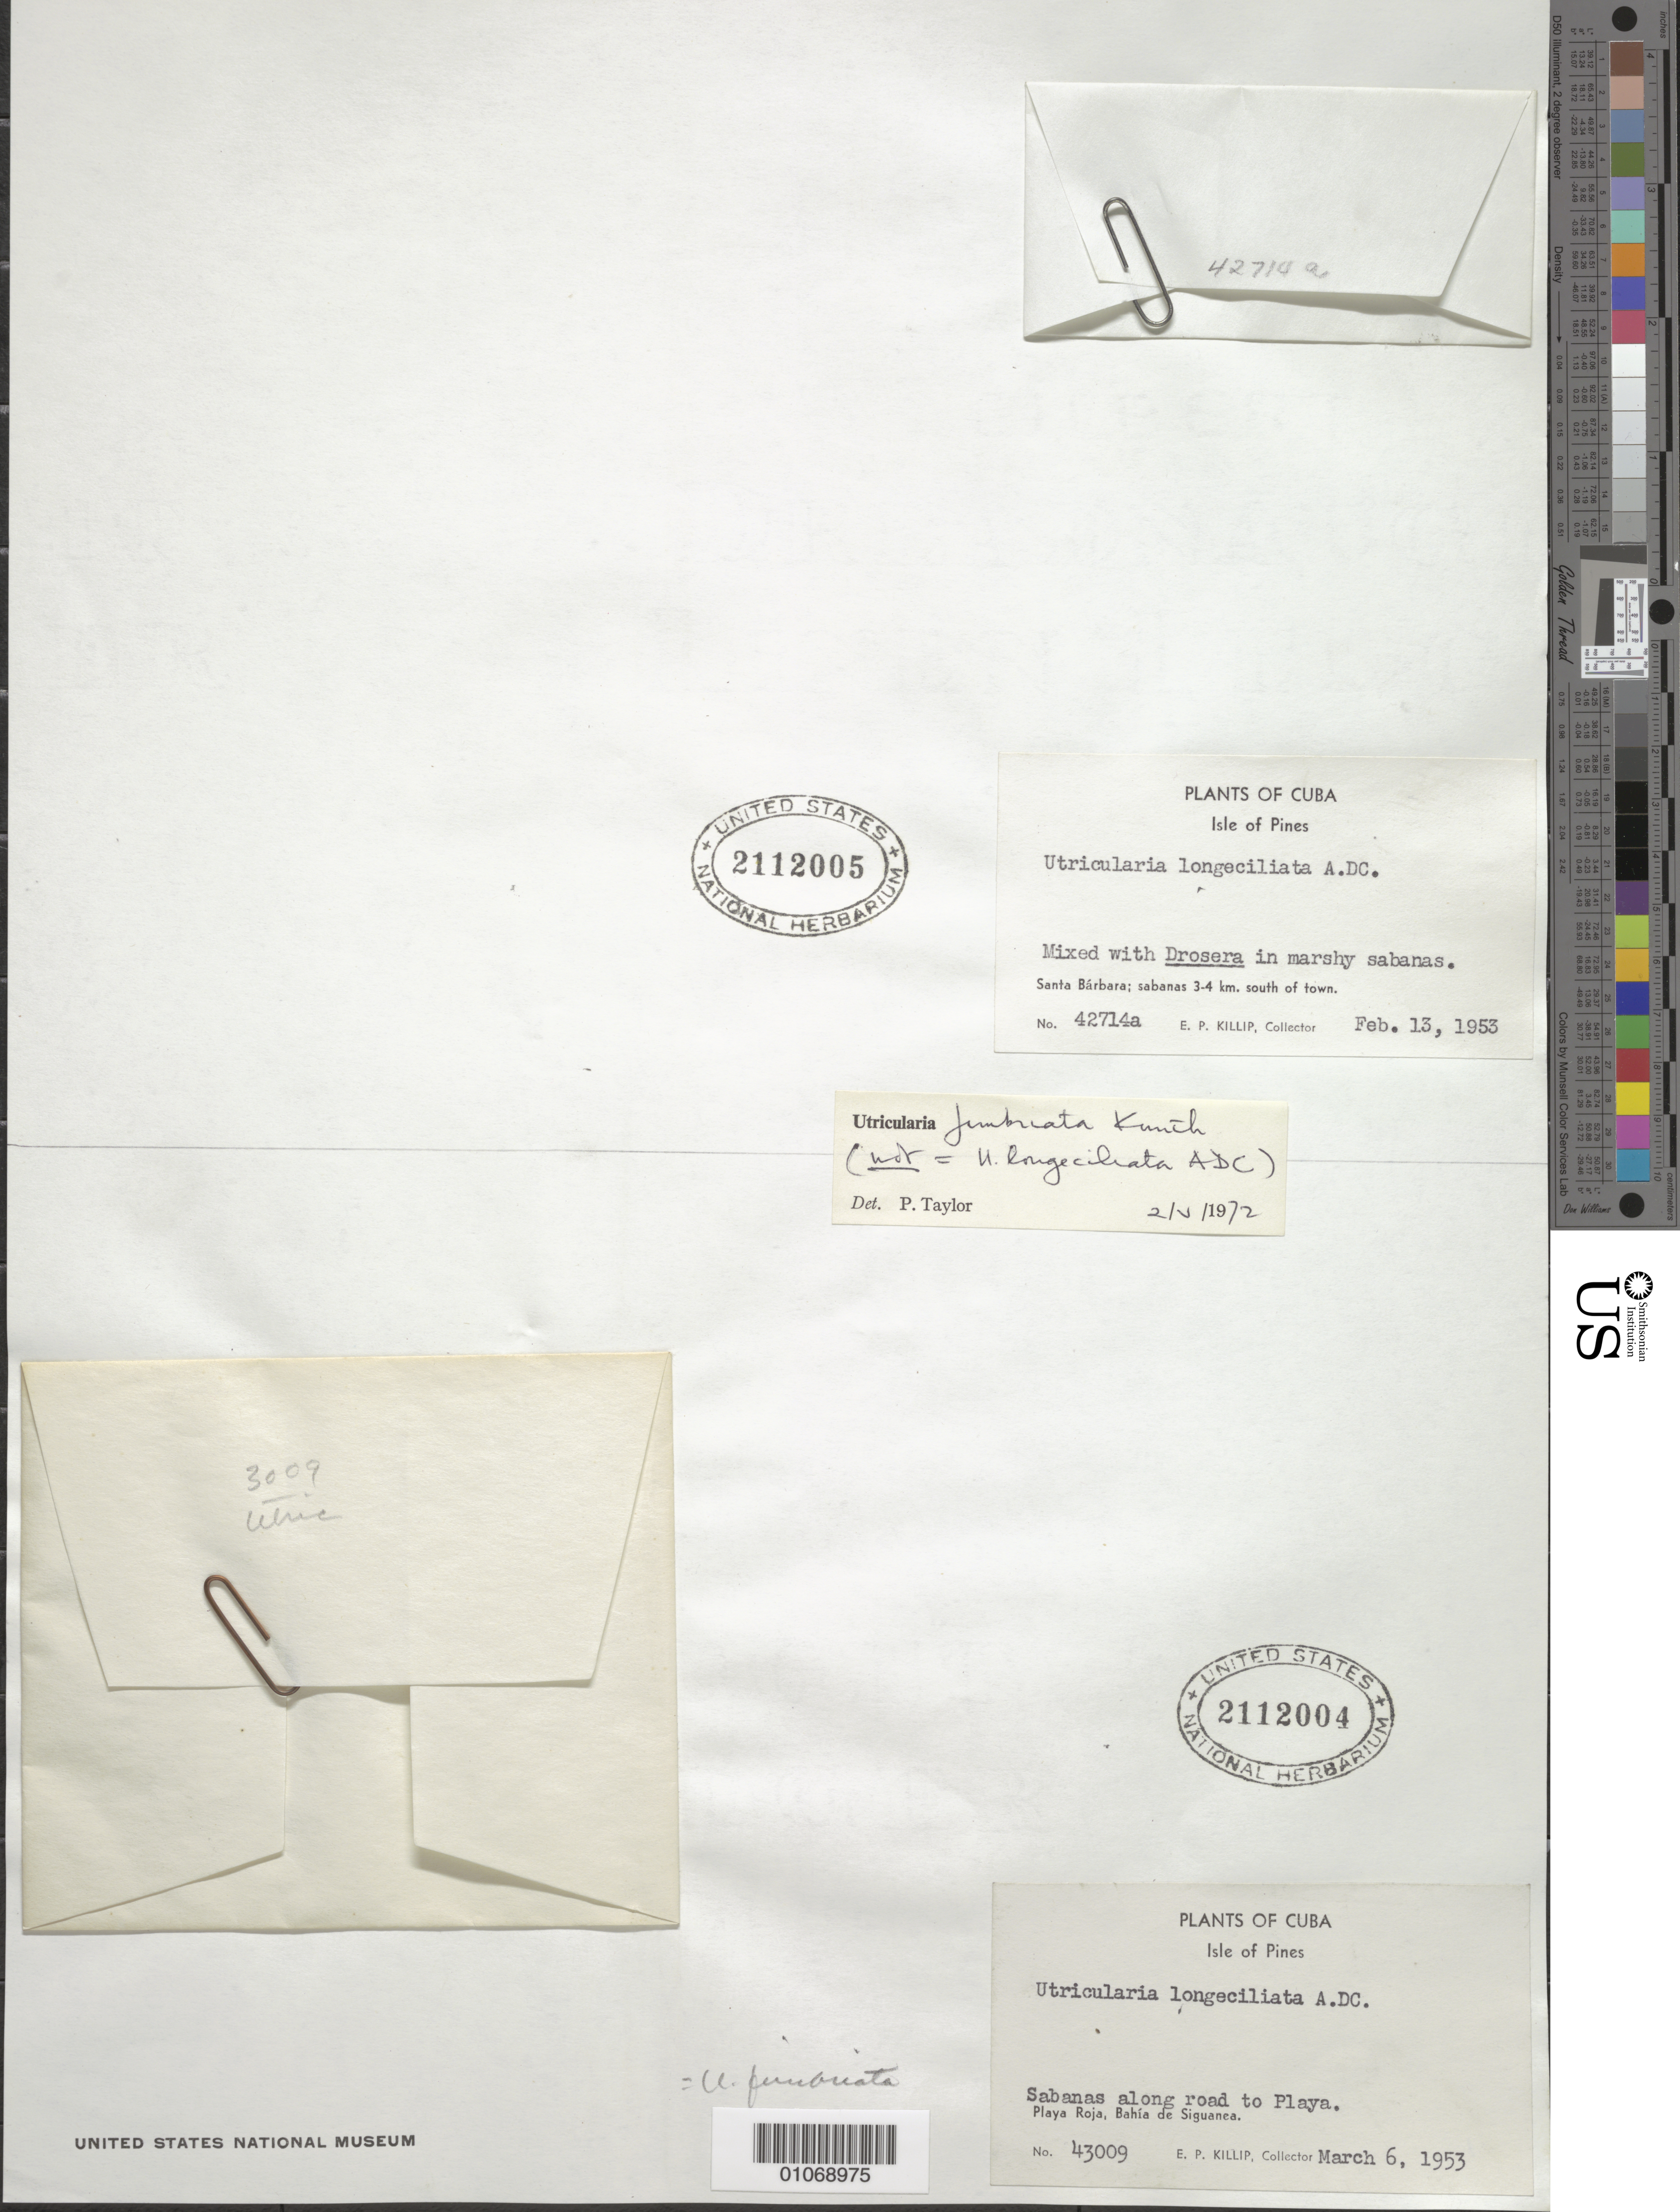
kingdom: Plantae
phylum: Tracheophyta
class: Magnoliopsida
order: Lamiales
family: Lentibulariaceae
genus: Utricularia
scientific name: Utricularia fimbriata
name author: Kunth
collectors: E. P. Killip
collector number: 43009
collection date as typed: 06 Mar 1953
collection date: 1953-03-06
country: Cuba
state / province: Isla de La Juventud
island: Isla de la Juventud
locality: Playa Roja, Bahia de Siguanea Savannas along road to Playa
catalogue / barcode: US 2112004